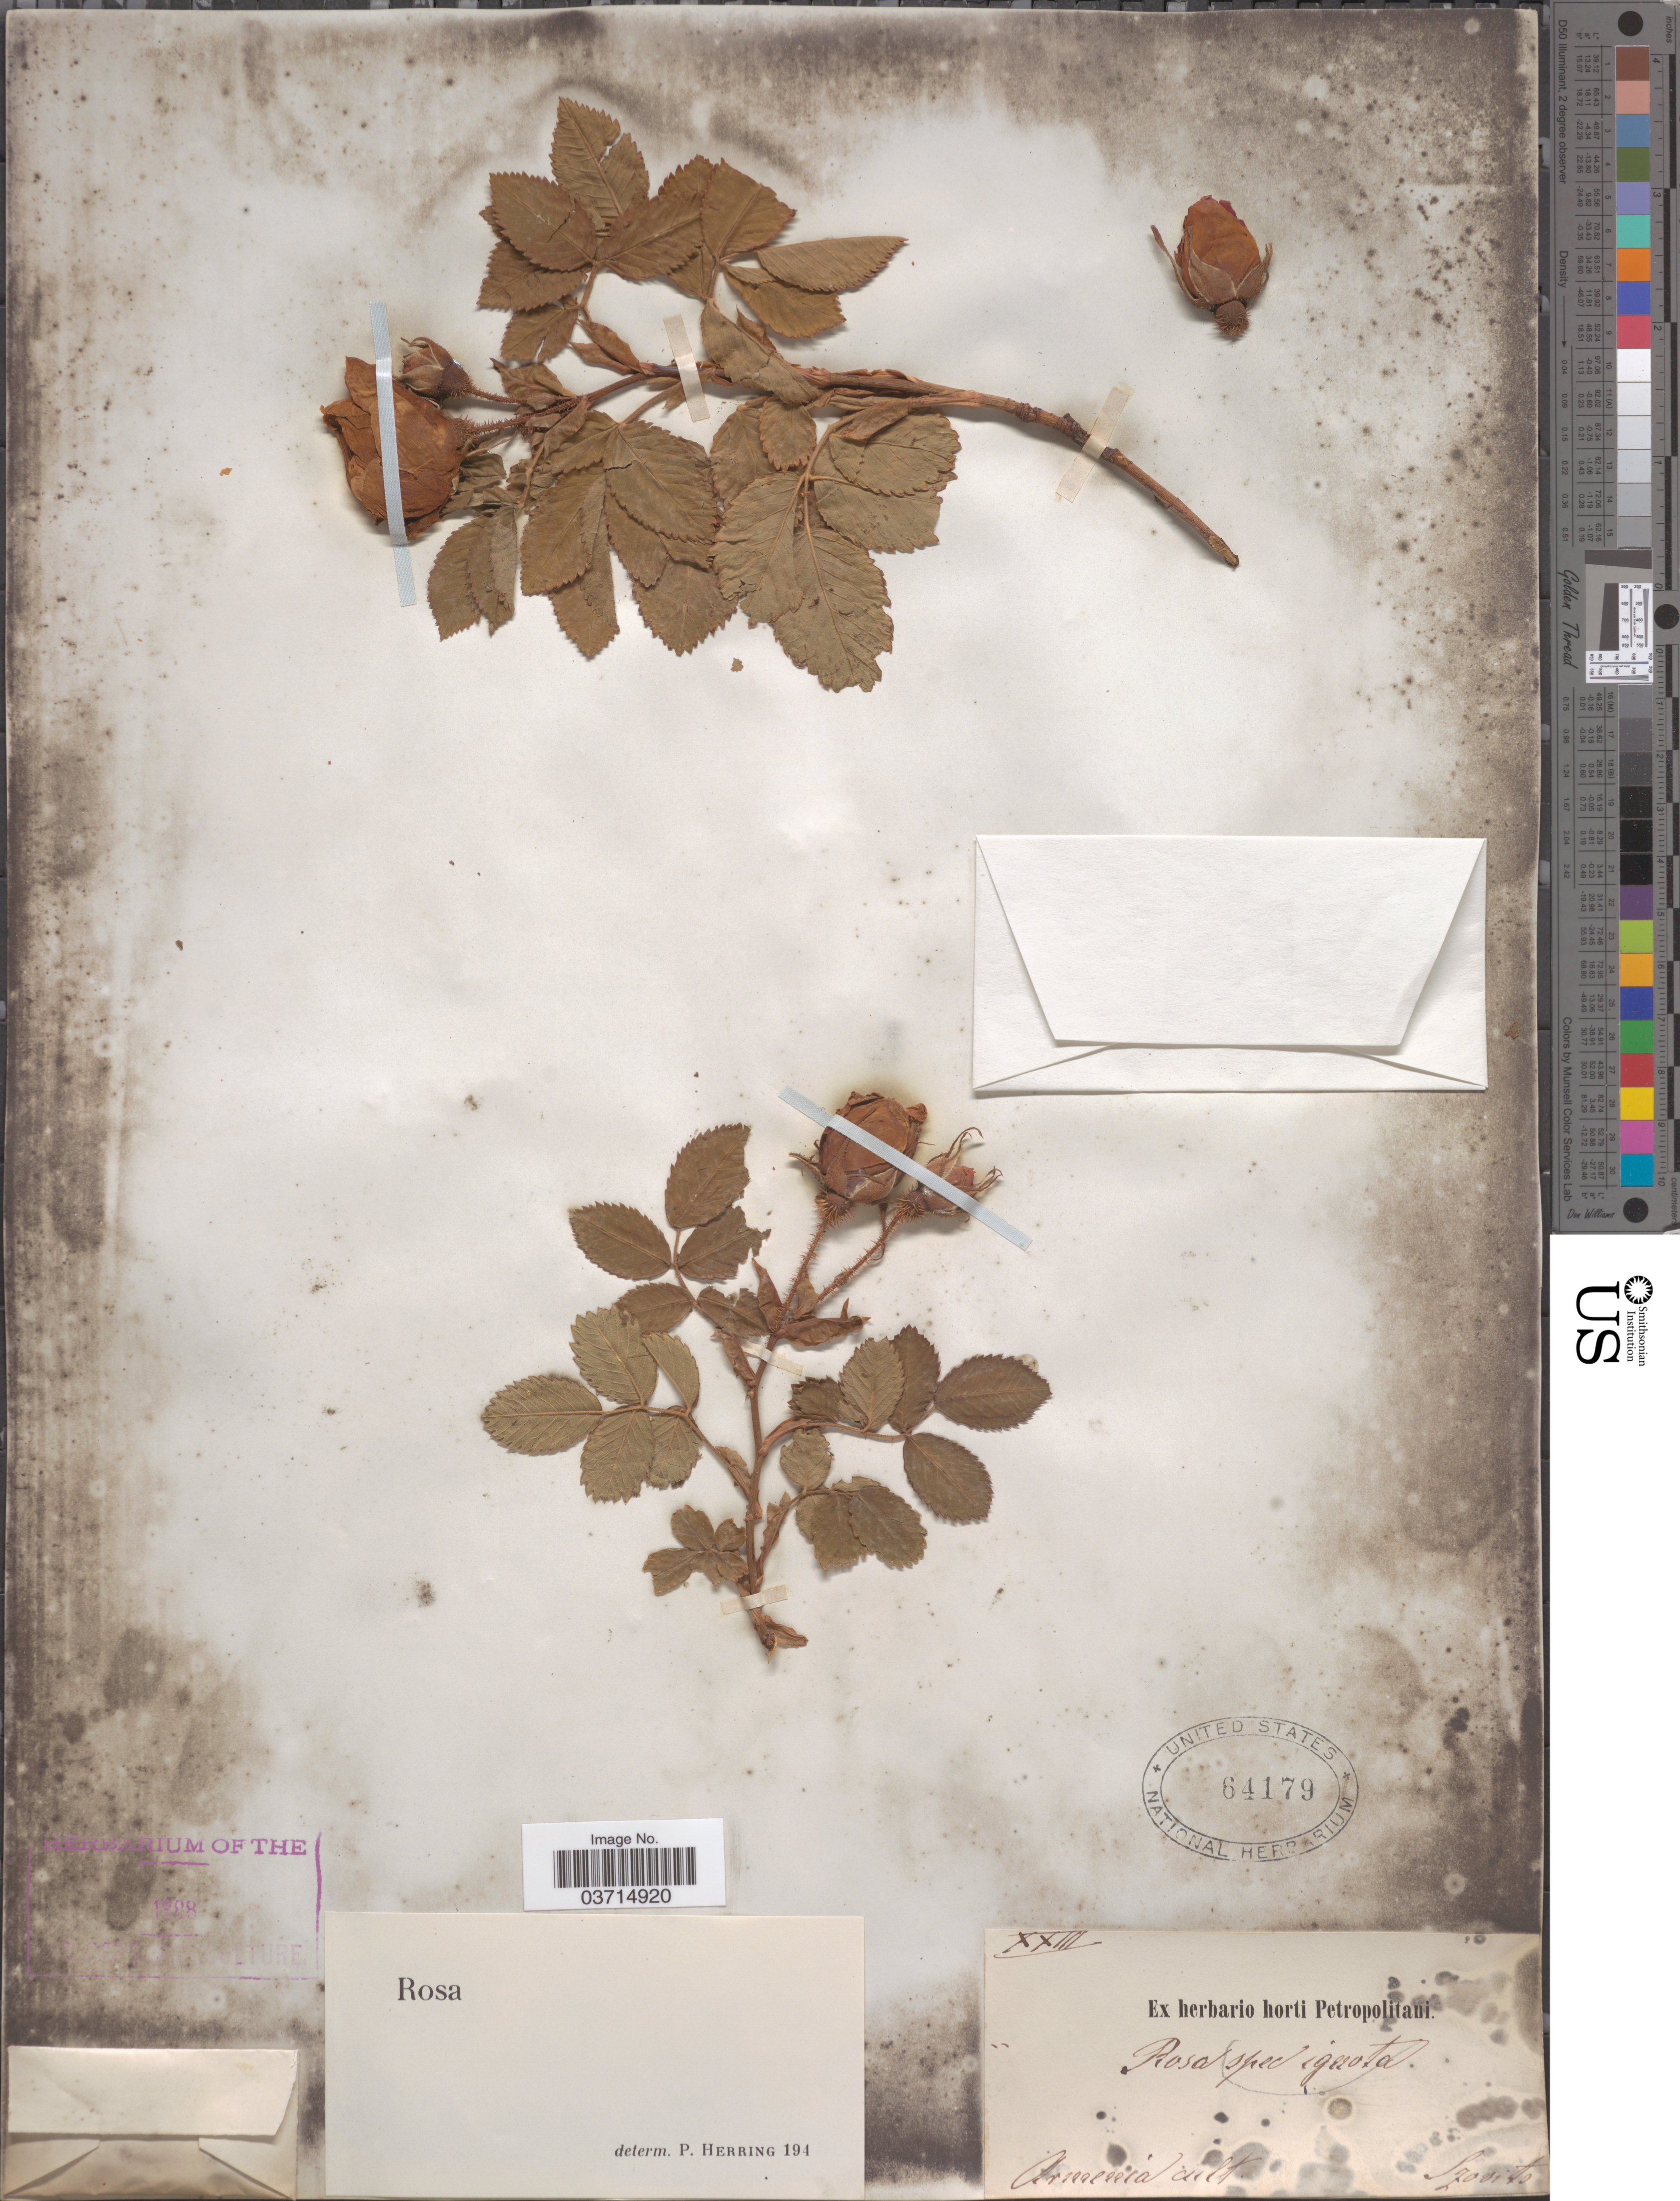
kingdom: Plantae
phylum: Tracheophyta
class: Magnoliopsida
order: Rosales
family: Rosaceae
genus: Rosa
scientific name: Rosa sp.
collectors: Szovits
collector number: XXIII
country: Armenia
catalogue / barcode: US 64179